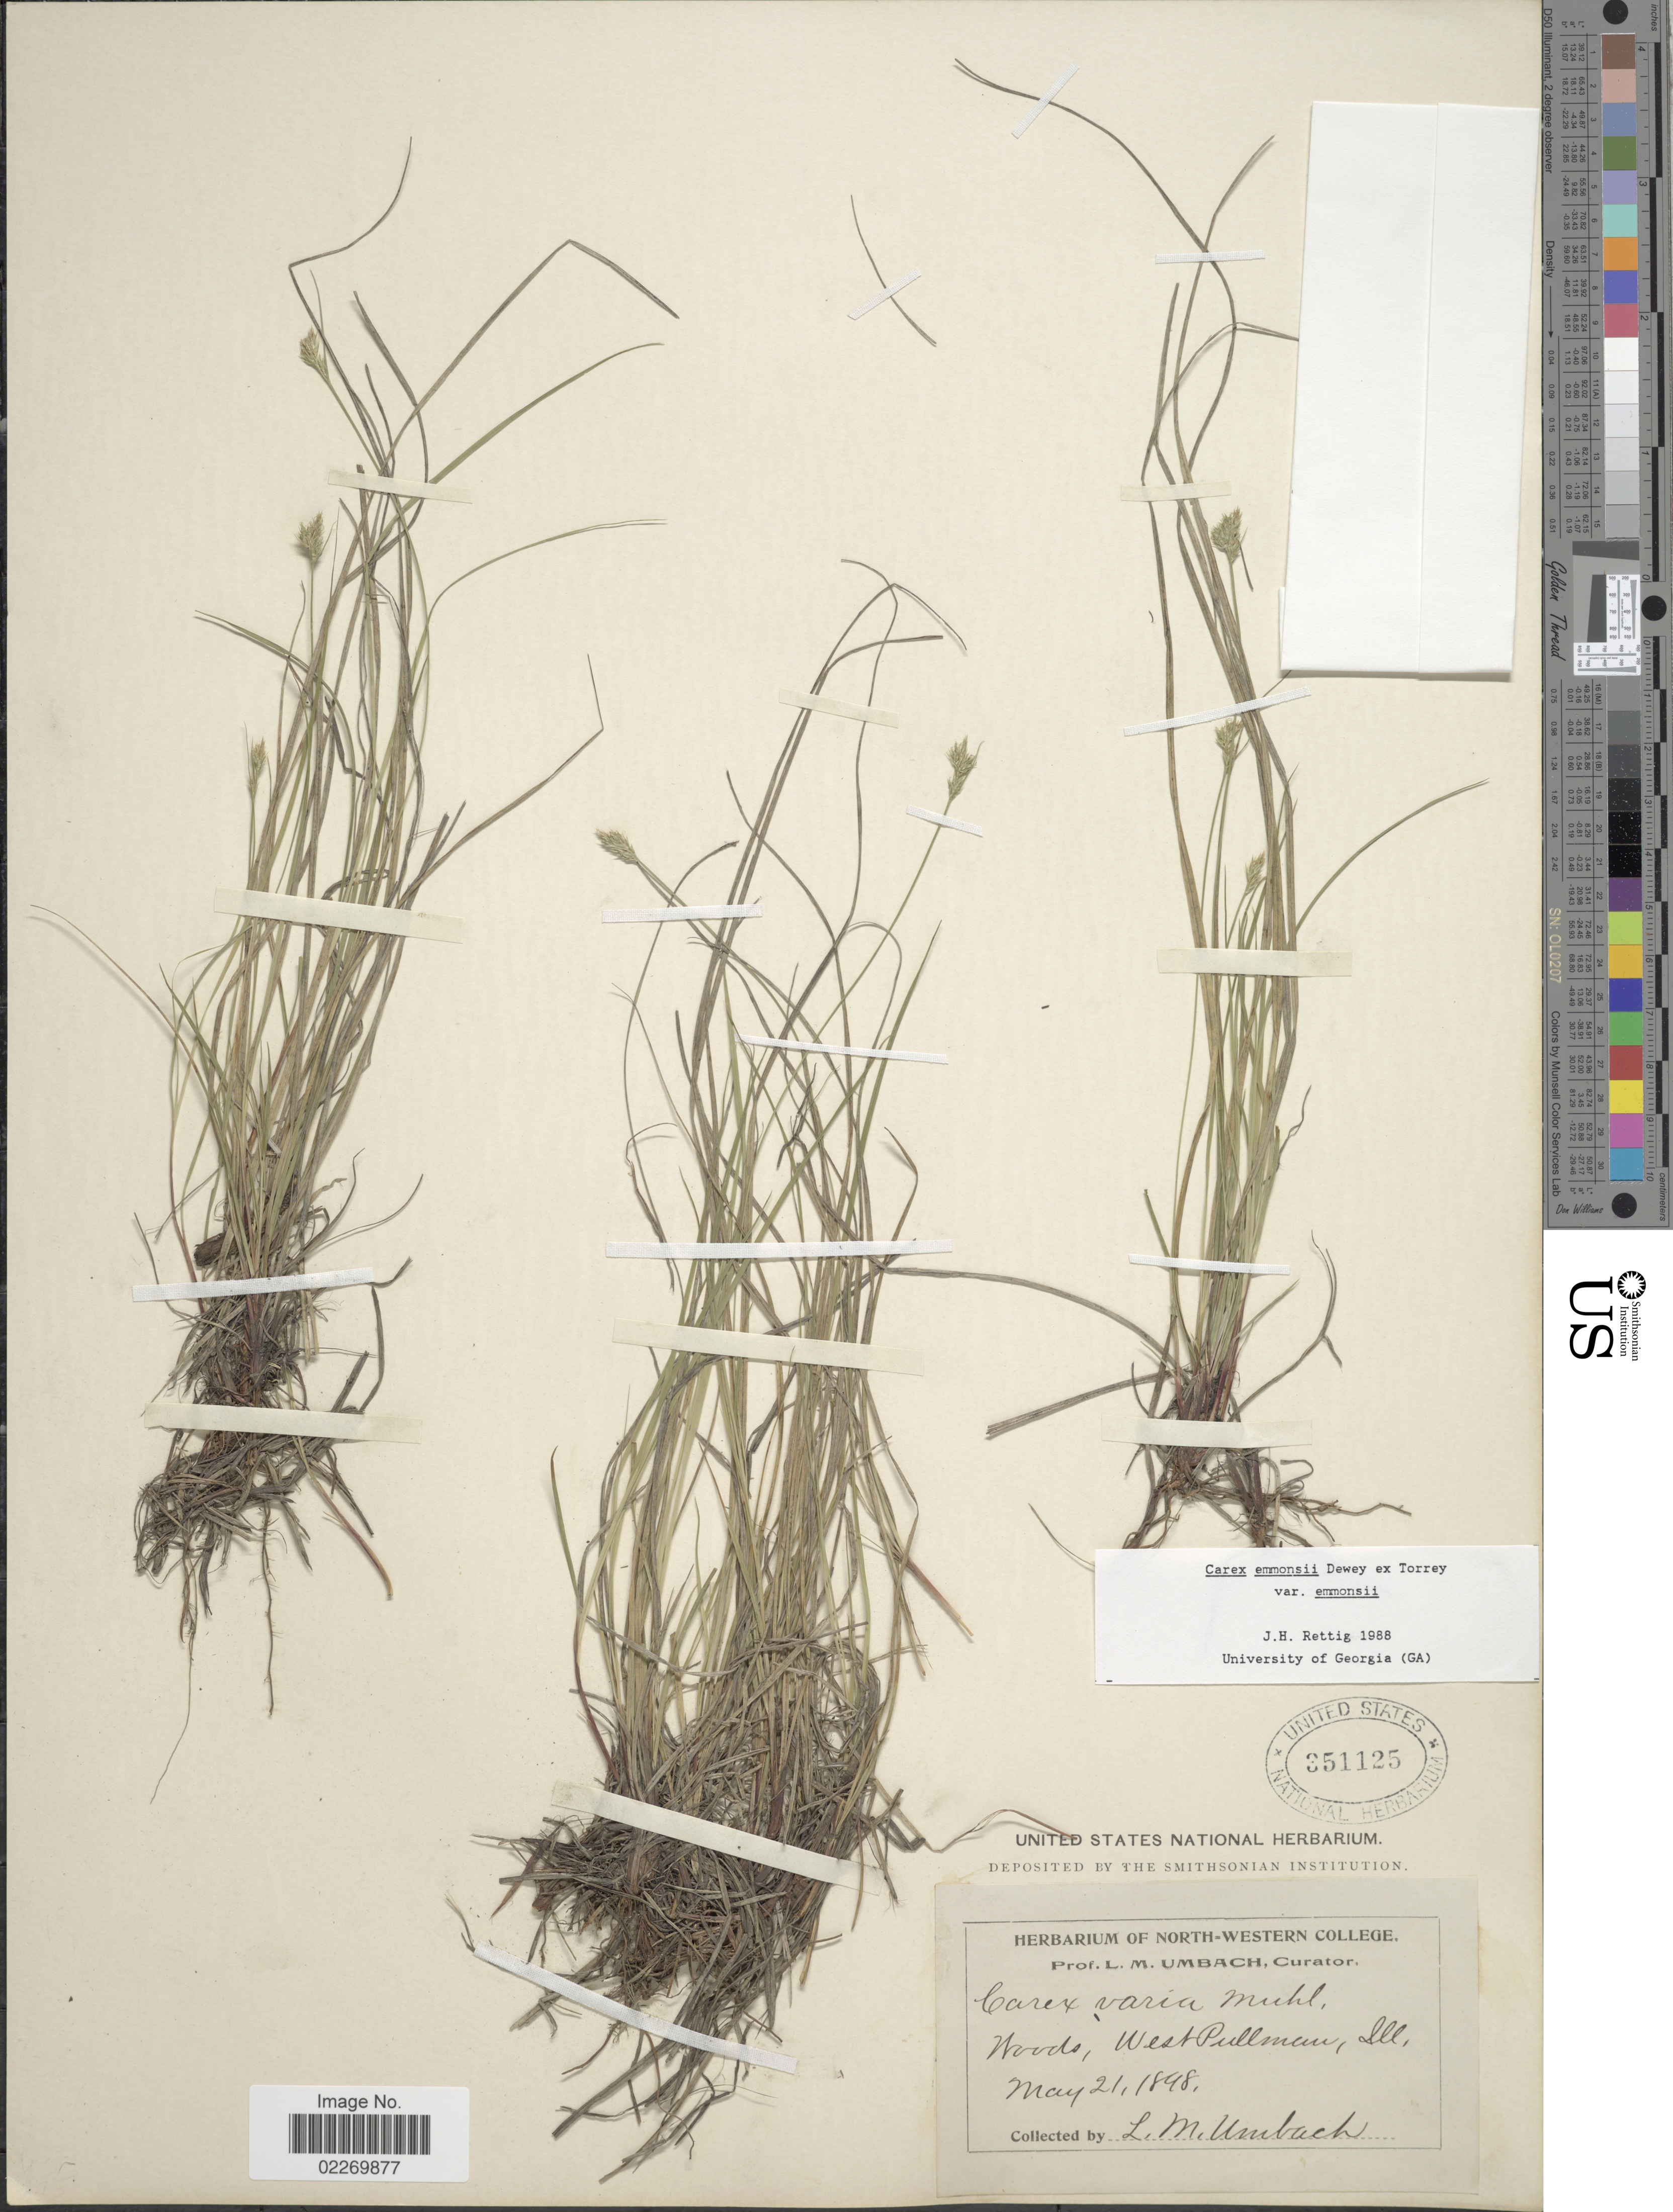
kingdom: Plantae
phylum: Tracheophyta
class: Liliopsida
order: Poales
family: Cyperaceae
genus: Carex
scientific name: Carex emmonsii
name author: Dewey ex Torr.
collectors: L. M. Umbach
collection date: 1898-05-21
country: United States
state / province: Illinois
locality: Woods, West Pullman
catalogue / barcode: US 351125